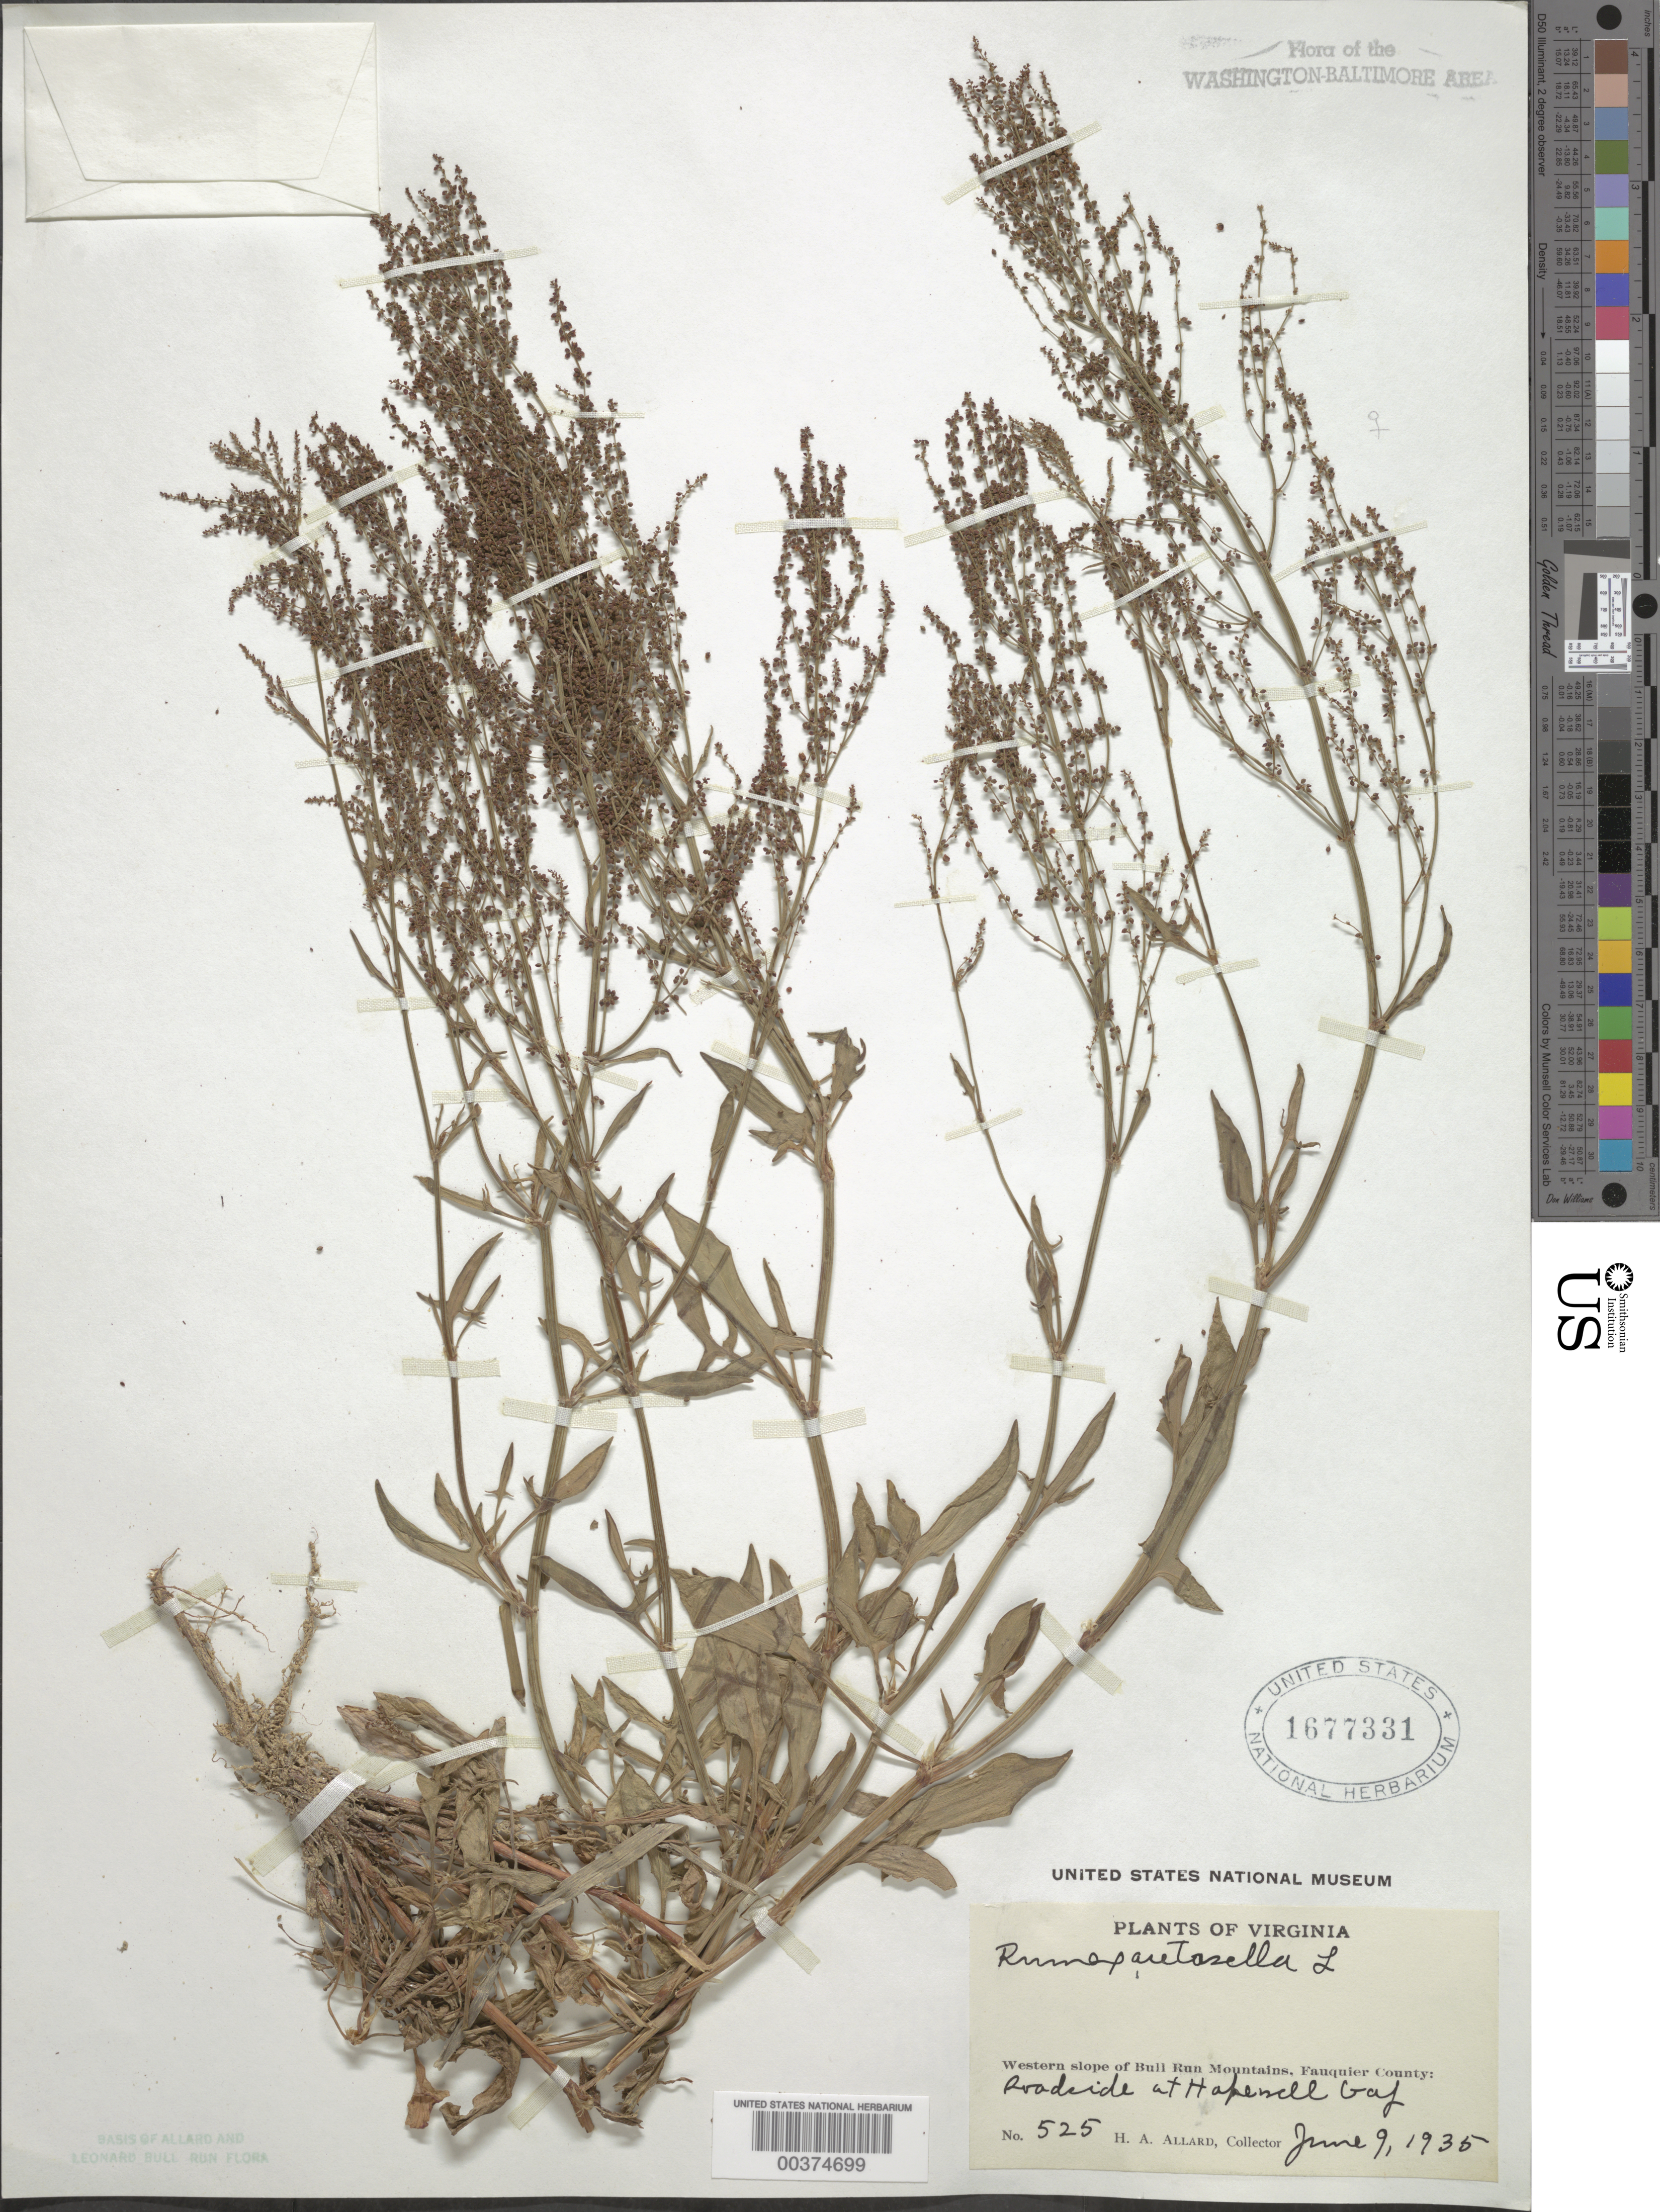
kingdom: Plantae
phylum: Tracheophyta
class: Magnoliopsida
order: Caryophyllales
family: Polygonaceae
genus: Rumex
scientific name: Rumex acetosella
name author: L.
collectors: H. A. Allard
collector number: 525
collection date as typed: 09 Jun 1935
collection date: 1935-06-09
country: United States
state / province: Virginia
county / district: Fauquier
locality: Hopewell Gap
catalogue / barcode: US 1677331